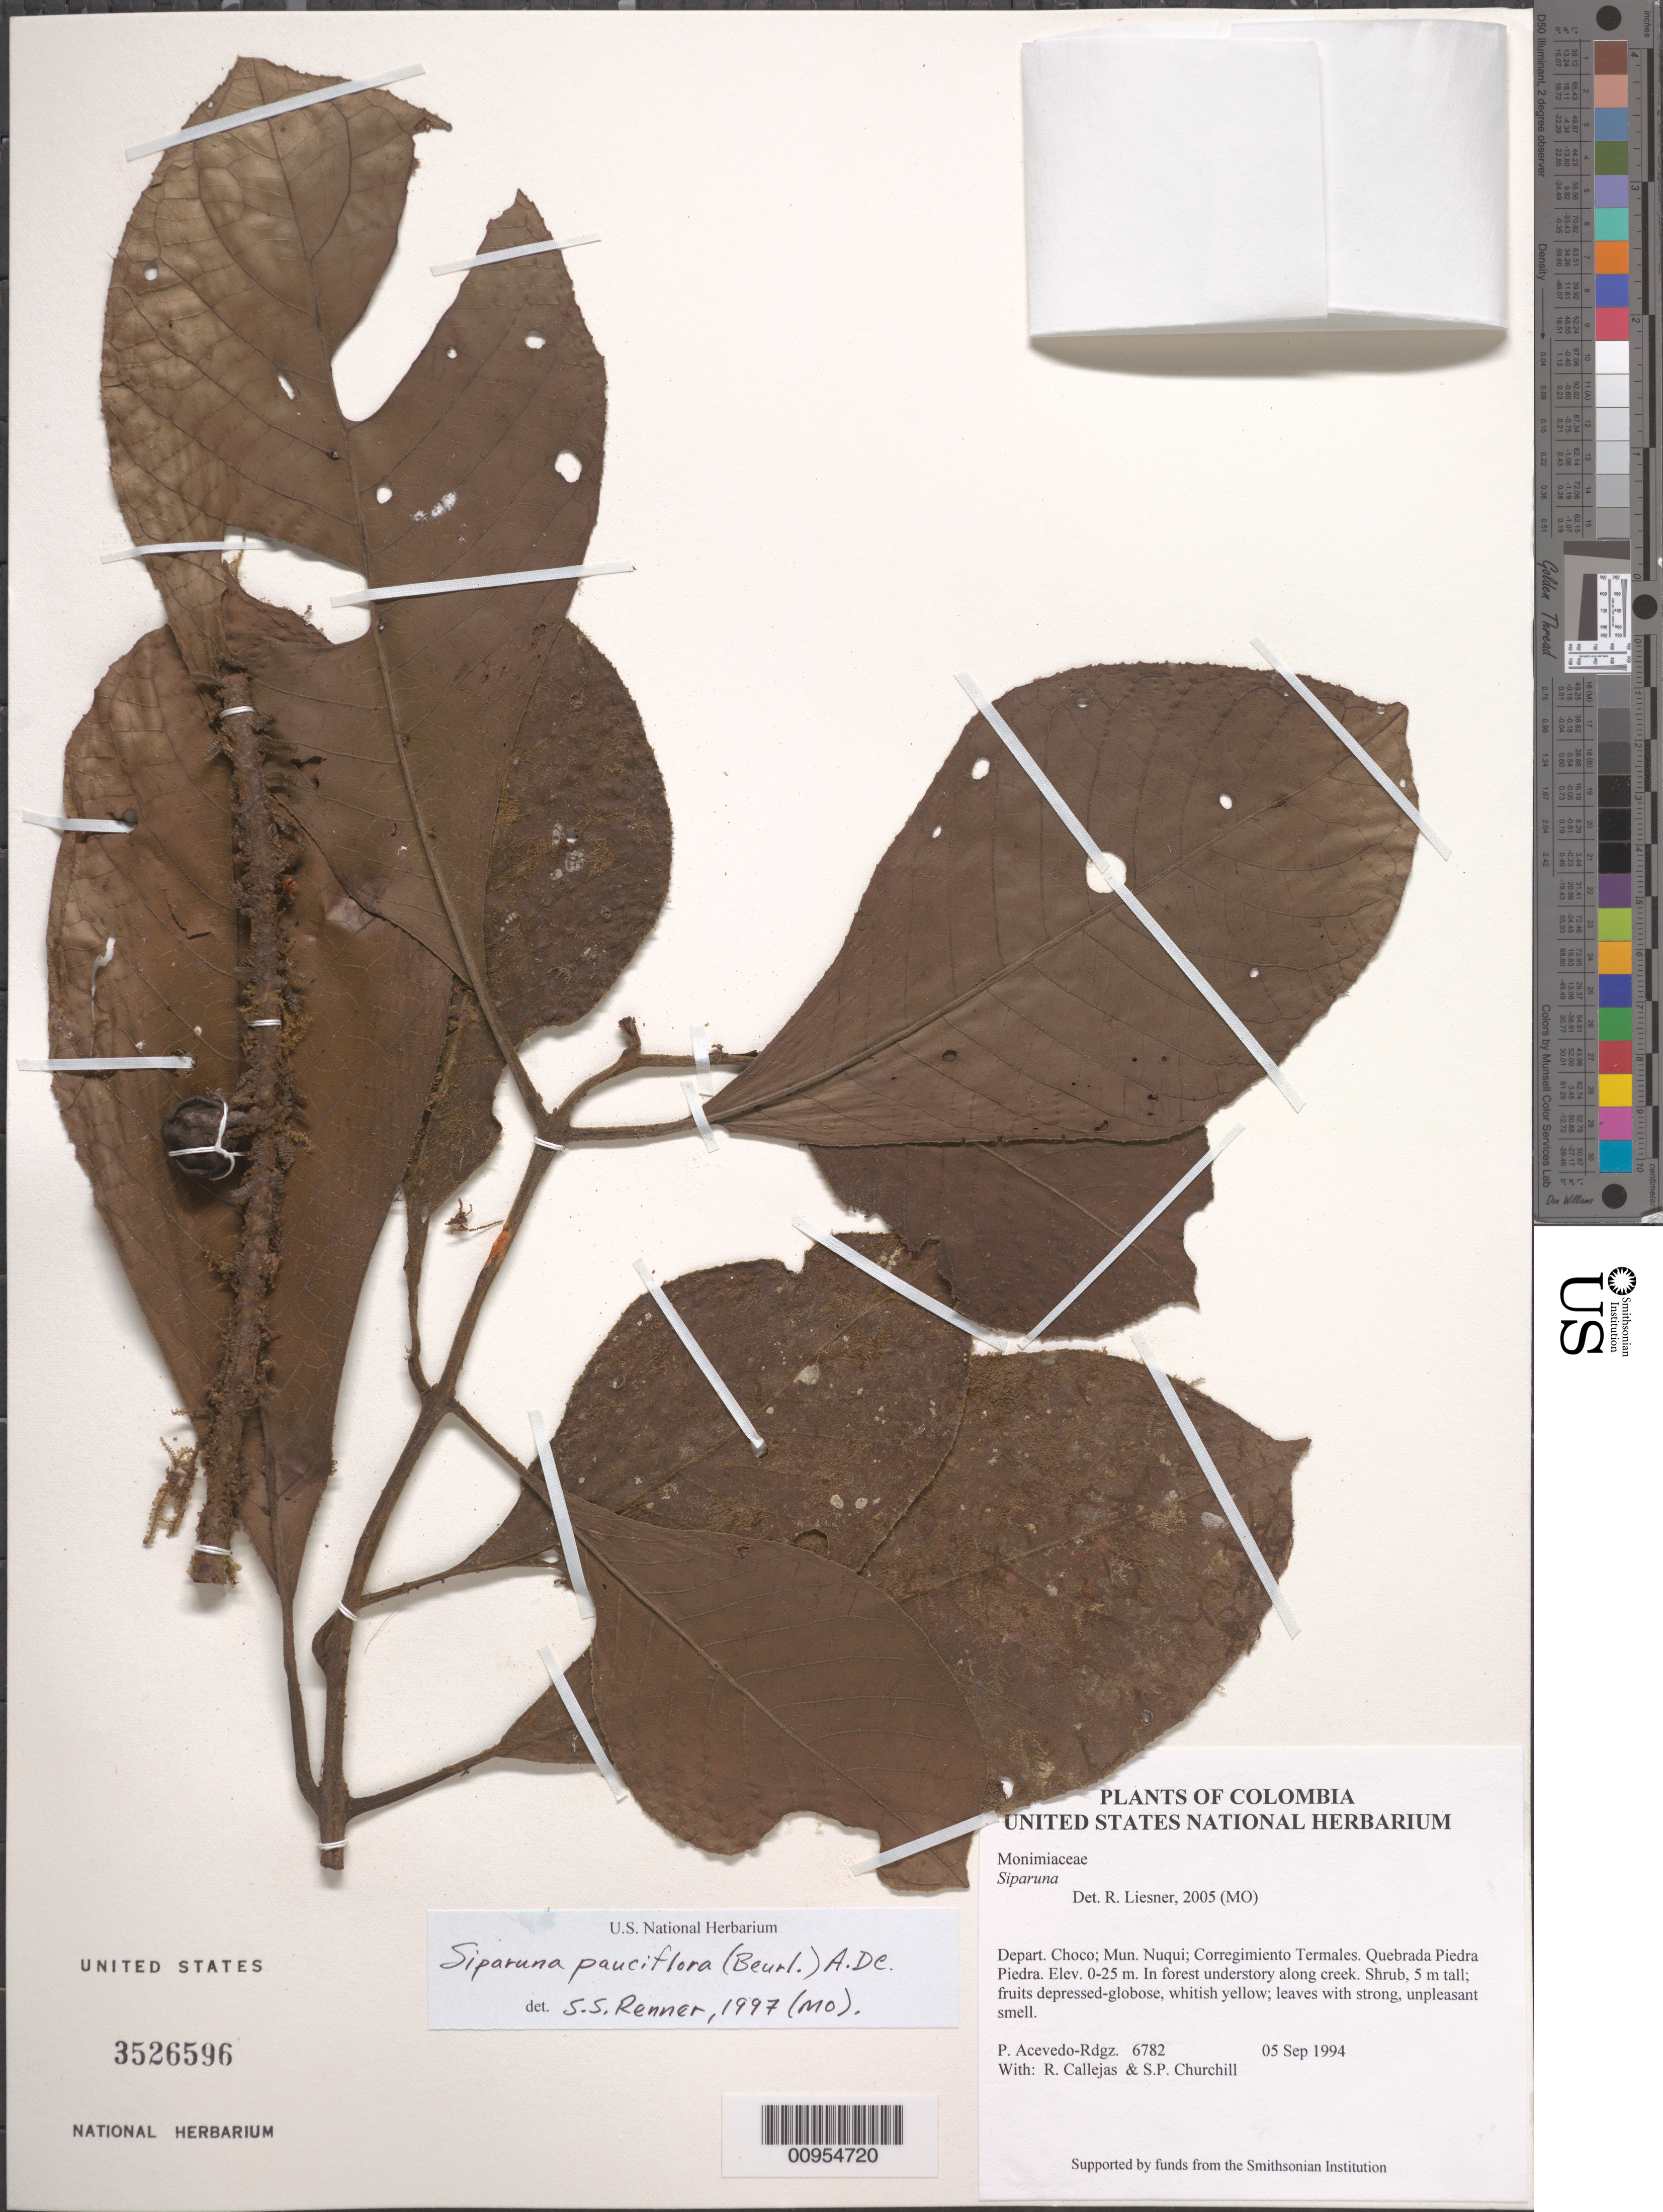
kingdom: Plantae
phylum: Tracheophyta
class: Magnoliopsida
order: Laurales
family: Siparunaceae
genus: Siparuna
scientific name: Siparuna pauciflora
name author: (Beurling) A. DC.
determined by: Renner, S. S.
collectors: P. Acevedo-Rodr., R. Callejas & S. Churchill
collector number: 6782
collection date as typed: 05 Sep 1994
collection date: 1994-09-05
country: Colombia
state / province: Chocó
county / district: Nuqui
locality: Depart. Choco; Mun. Nuqui; Corregimiento Termales. Quebrada Piedra Piedra.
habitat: In forest understory along creek.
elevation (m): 0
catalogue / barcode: US 3526596